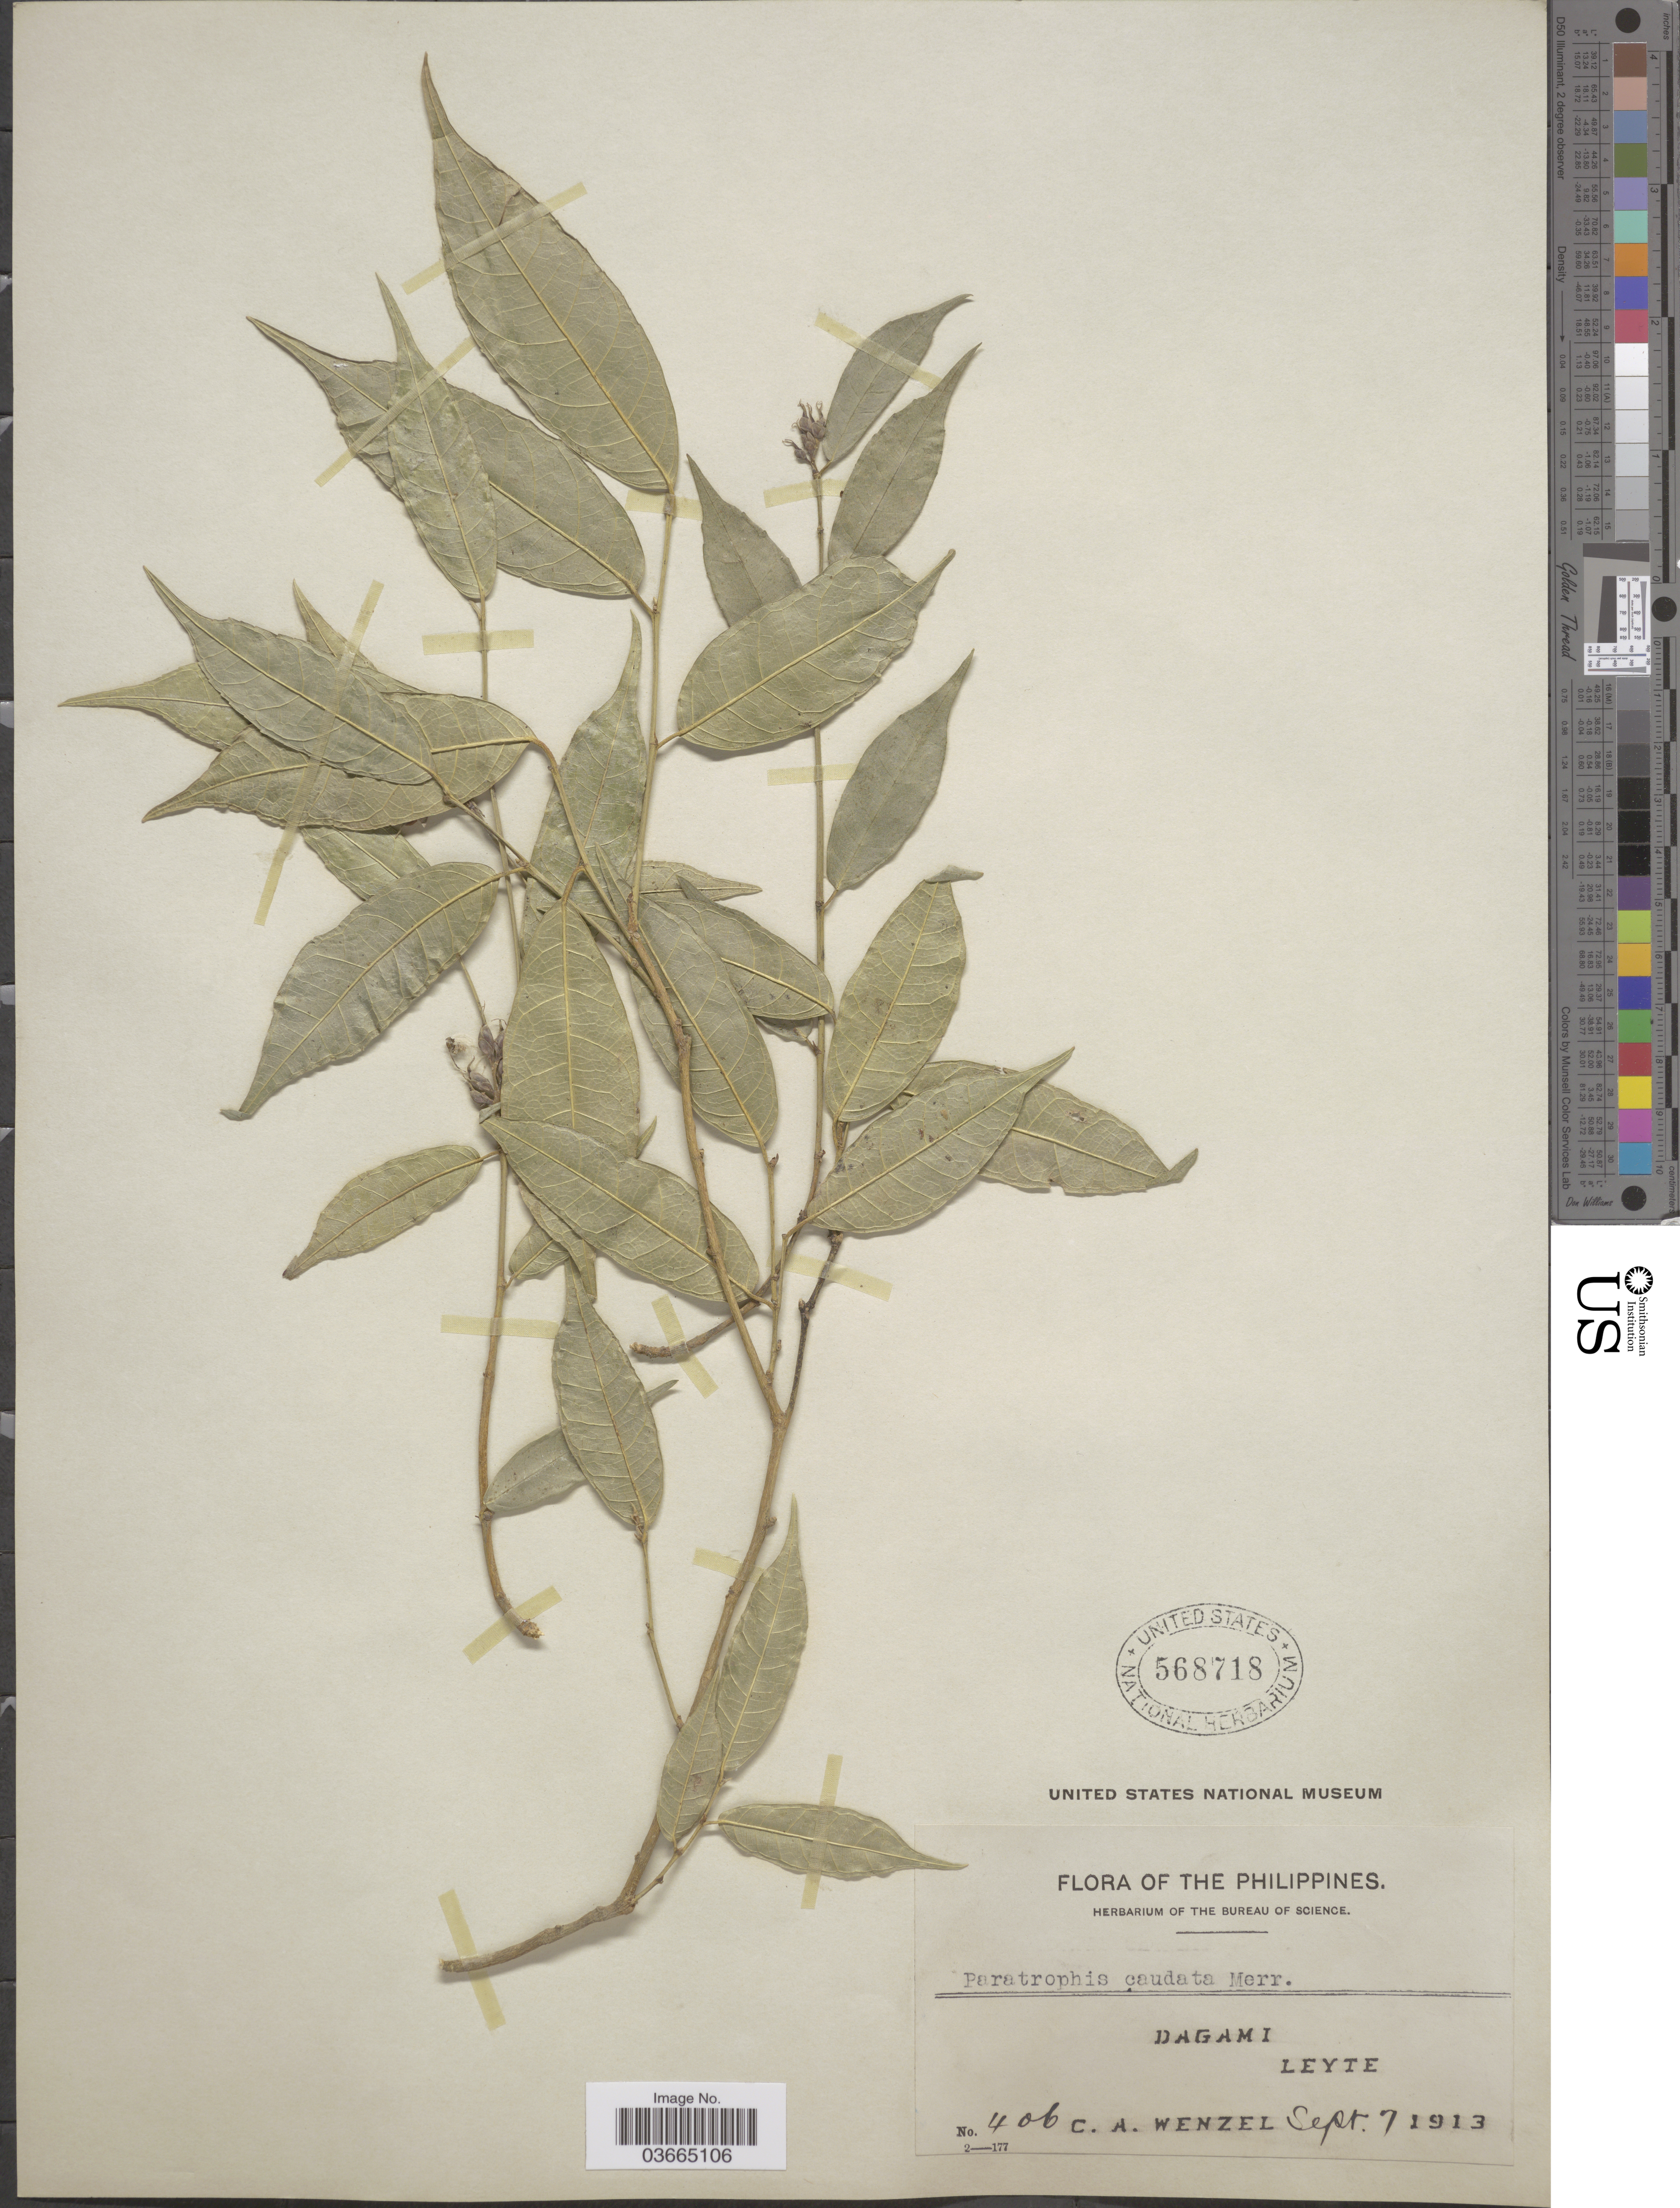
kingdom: Plantae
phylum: Tracheophyta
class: Magnoliopsida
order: Rosales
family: Moraceae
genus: Taxotrophis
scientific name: Taxotrophis macrophylla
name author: (Blume) Boerl.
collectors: C. Wenzel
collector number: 406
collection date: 1913-09-07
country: Philippines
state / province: Eastern Visayas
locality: The Philippines. Dagami. Leyte.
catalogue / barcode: US 568718